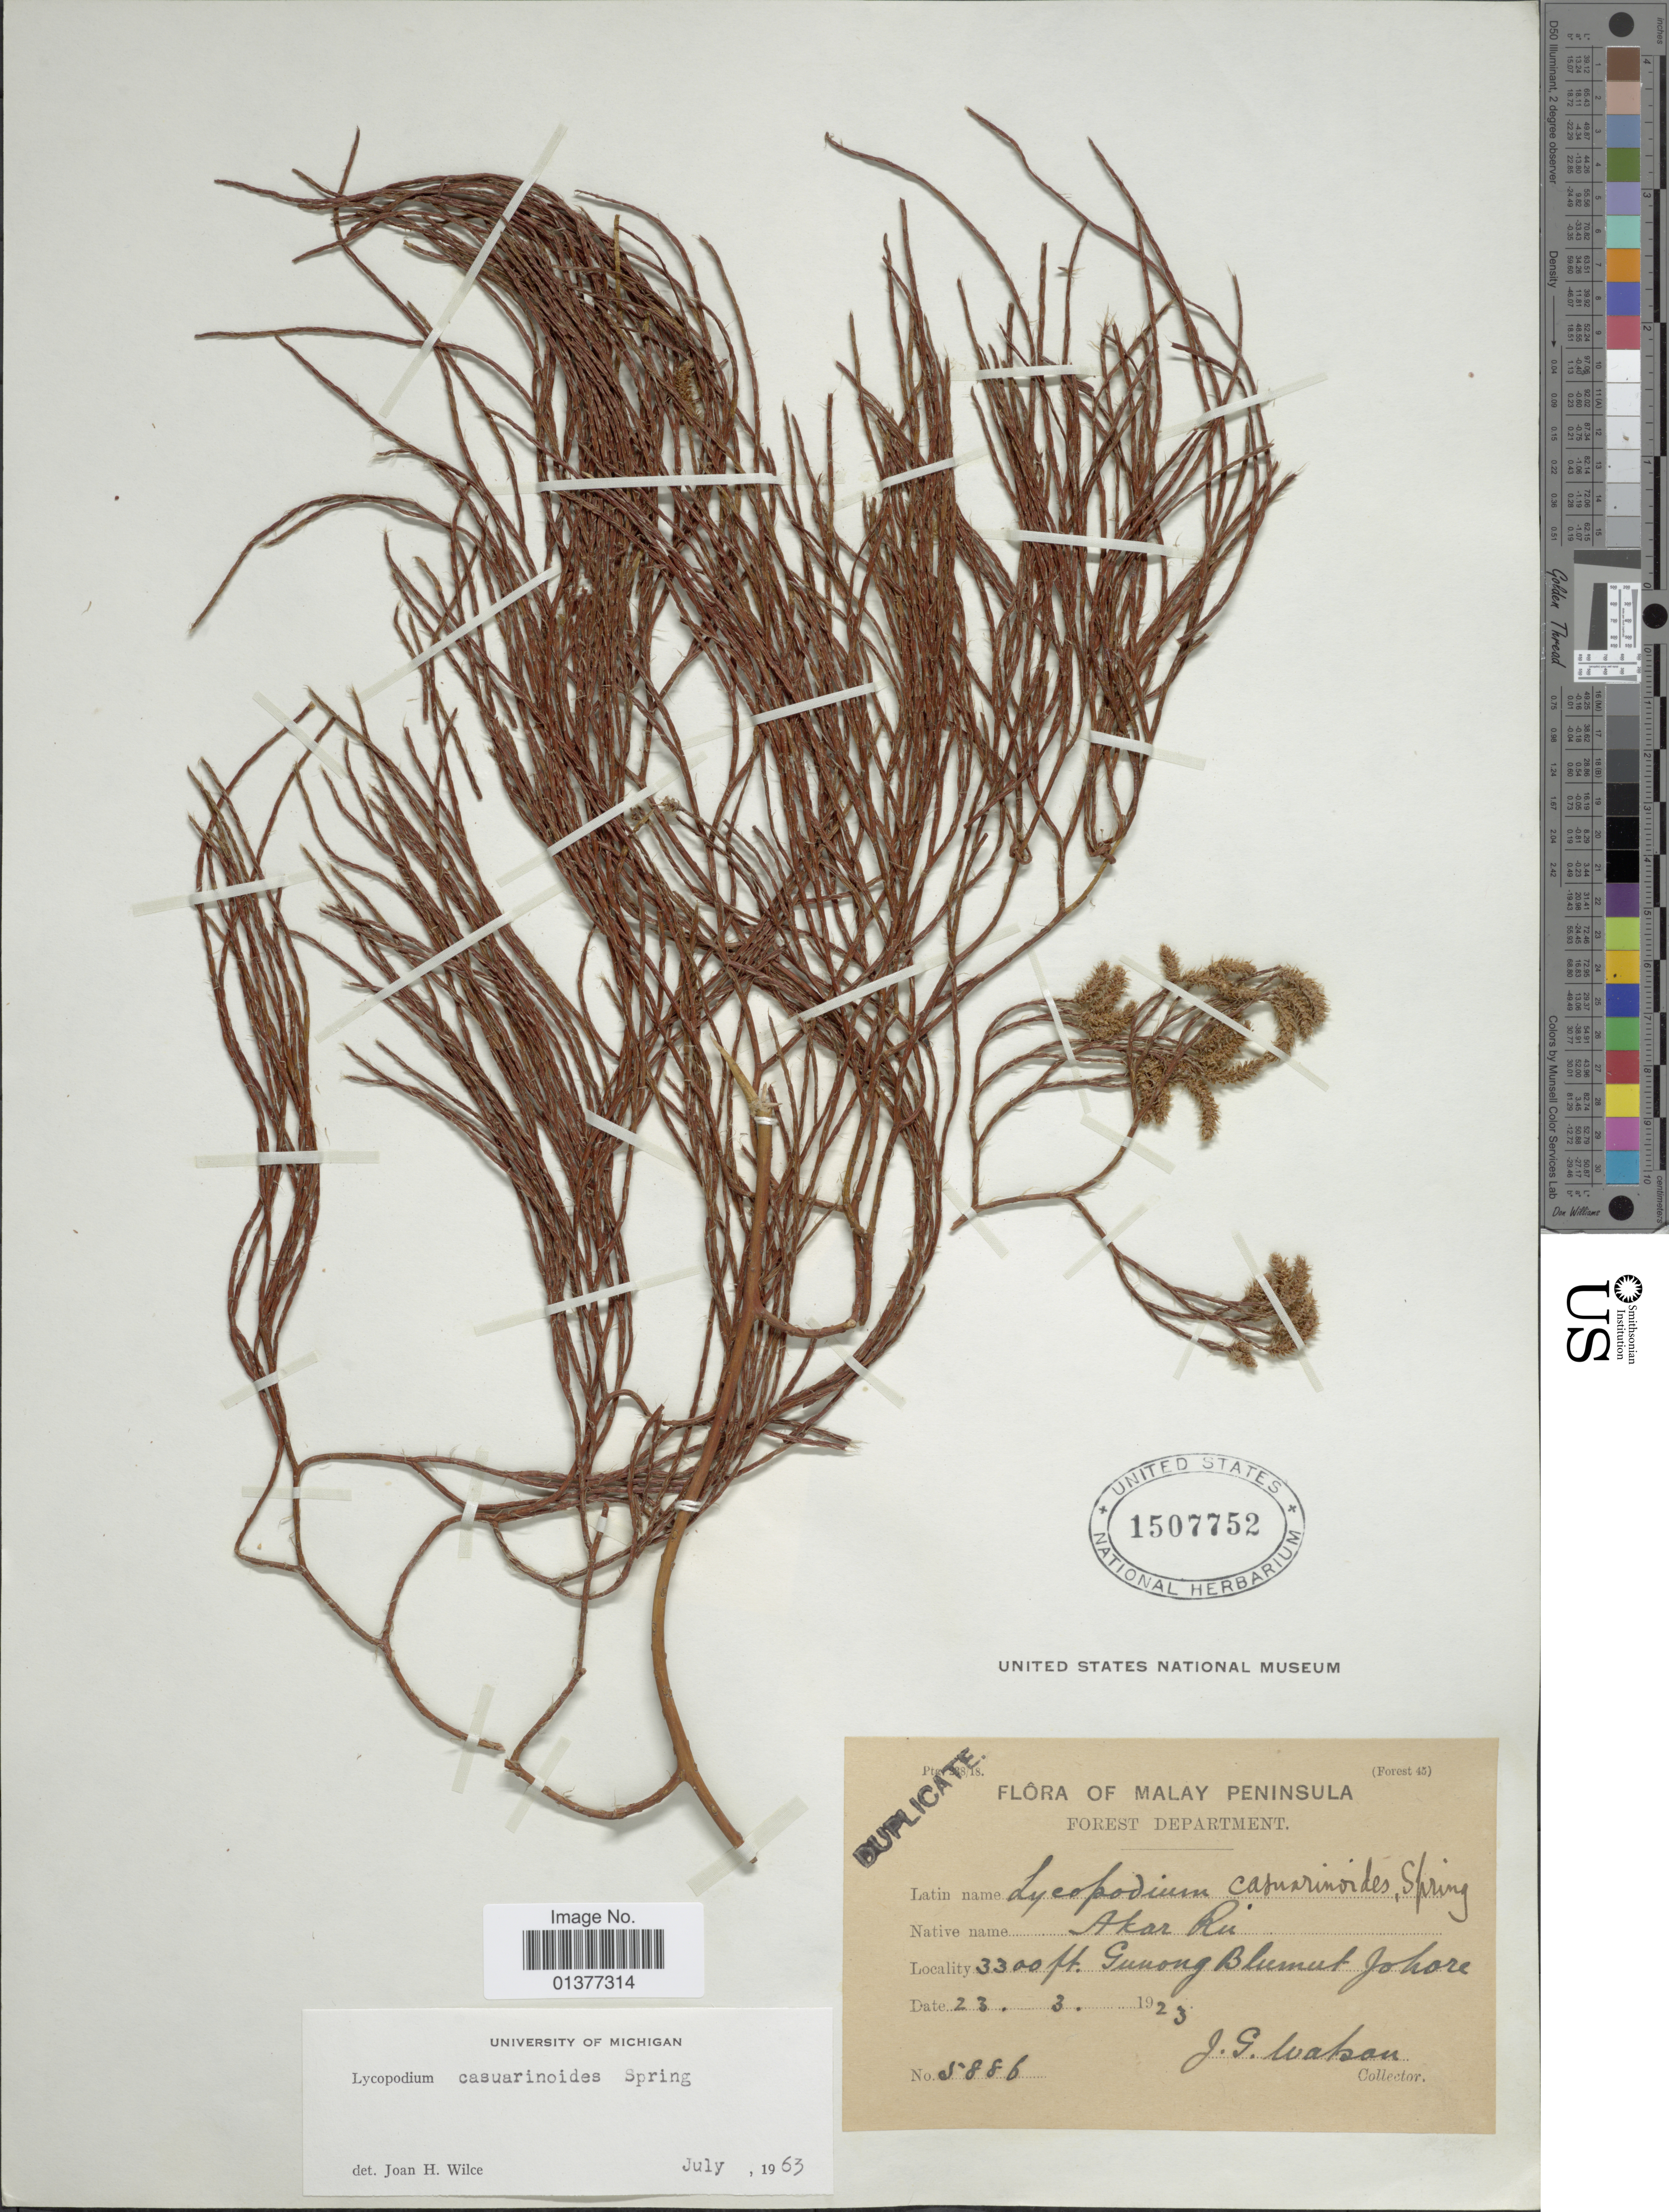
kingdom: Plantae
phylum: Tracheophyta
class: Lycopodiopsida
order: Lycopodiales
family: Lycopodiaceae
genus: Lycopodiastrum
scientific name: Lycopodiastrum casuarinoides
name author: (Spring) Holub ex R.D. Dixit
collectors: J. Watson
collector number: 5886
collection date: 1923-03-23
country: Malaysia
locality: Gunong Blumut Johore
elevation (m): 1006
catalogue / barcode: US 1507752